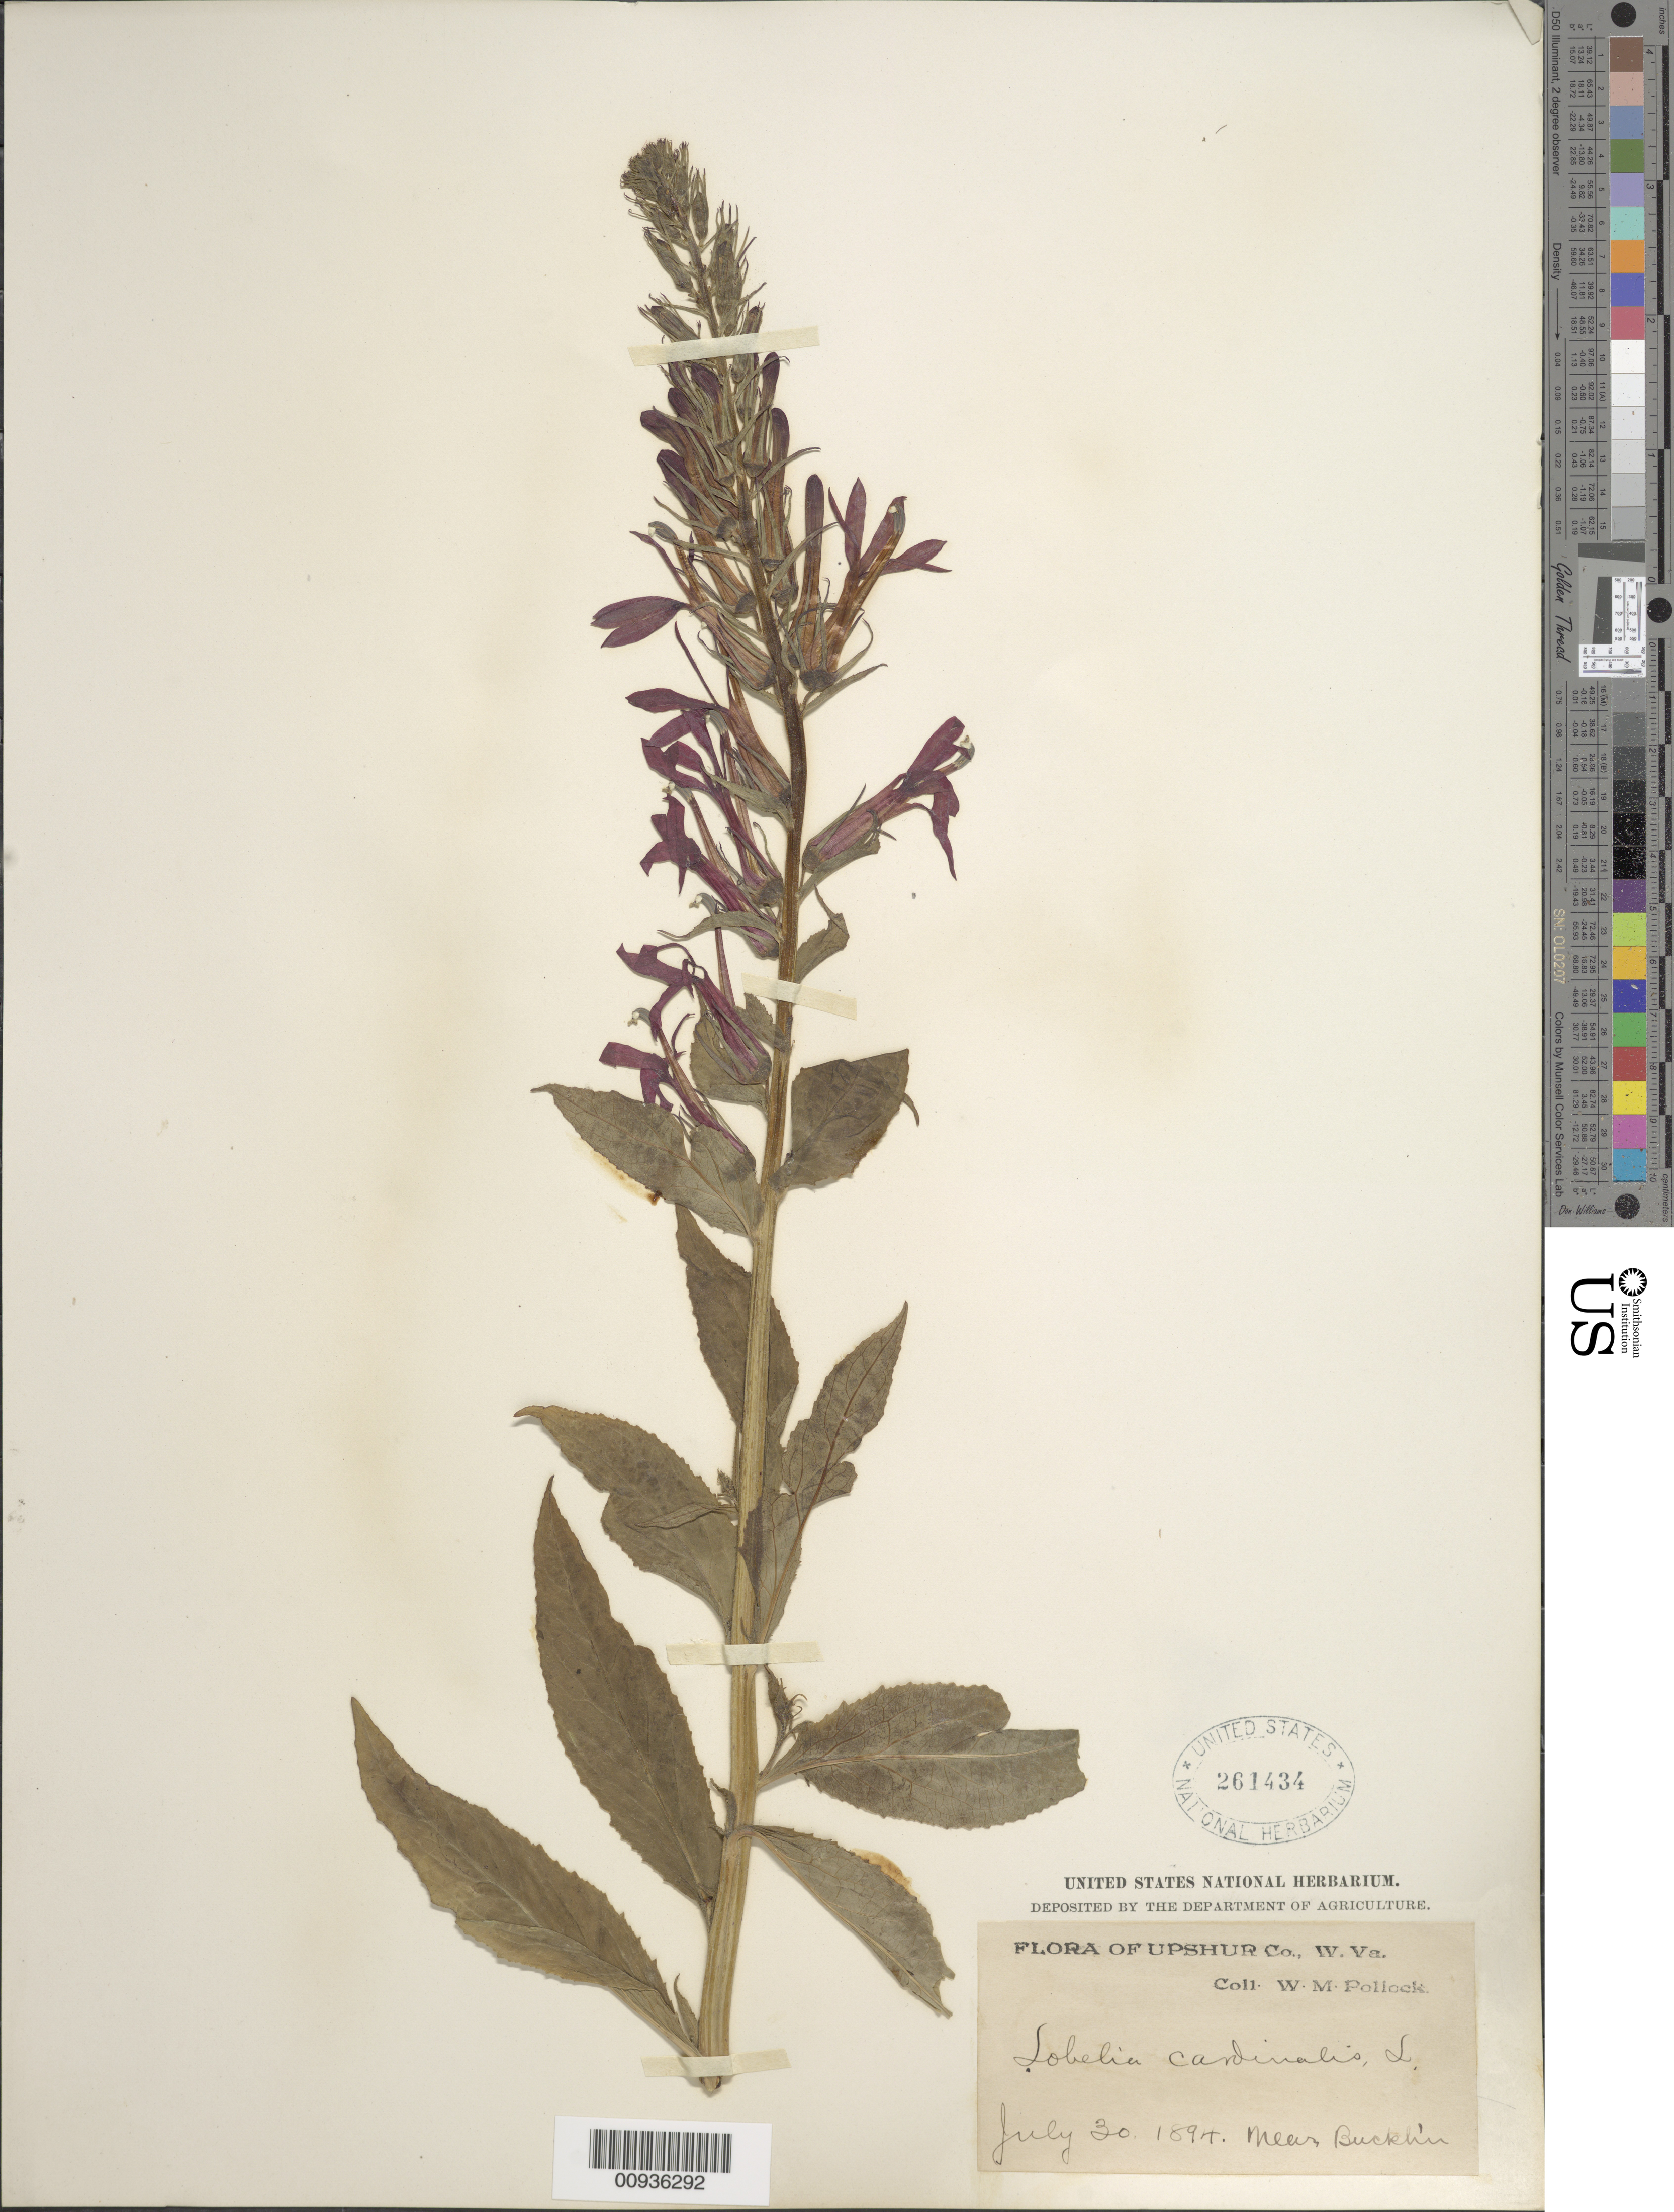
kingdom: Plantae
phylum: Tracheophyta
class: Magnoliopsida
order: Asterales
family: Campanulaceae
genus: Lobelia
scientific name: Lobelia cardinalis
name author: L.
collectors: W. M. Pollock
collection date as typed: July 30, 1894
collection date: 1894-07-30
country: United States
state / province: West Virginia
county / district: Upshur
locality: Near Bucklin.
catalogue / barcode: US 261434